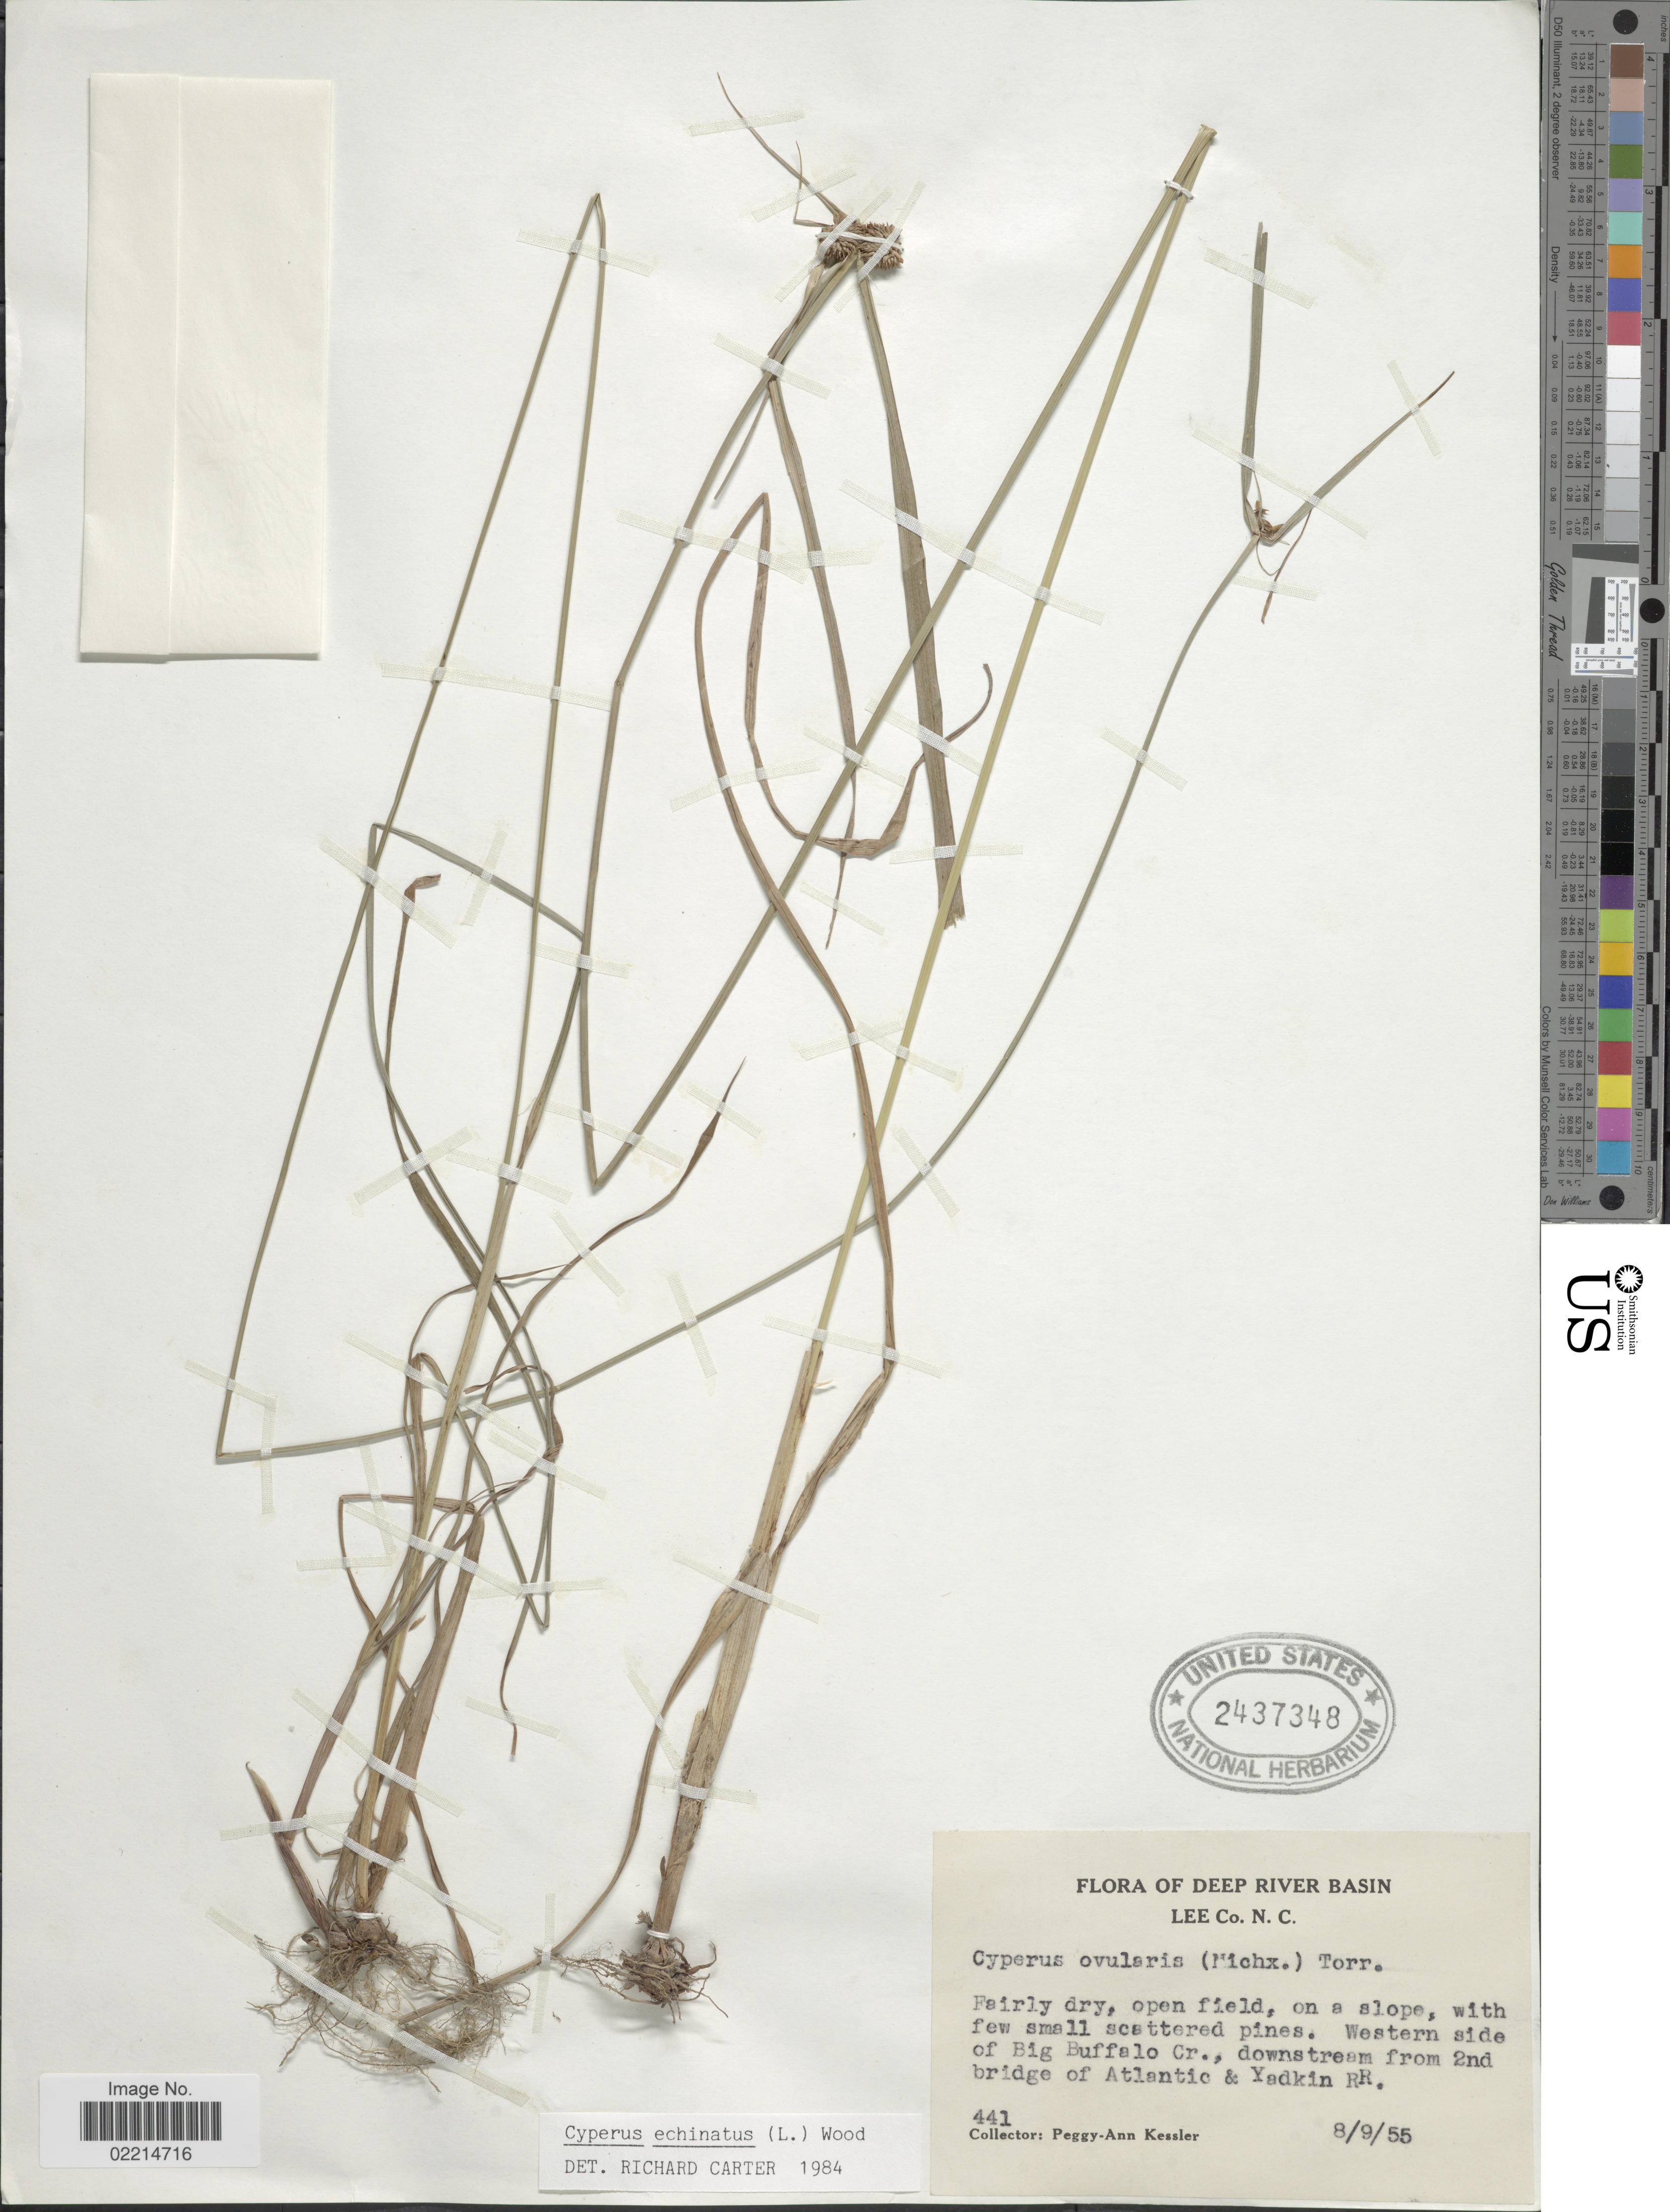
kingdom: Plantae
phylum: Tracheophyta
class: Liliopsida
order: Poales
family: Cyperaceae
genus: Cyperus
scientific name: Cyperus echinatus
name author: (L.) Alph. Wood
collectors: P. Kessler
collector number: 441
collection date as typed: Transcribed d/m/y: 9/8/55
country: United States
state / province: North Carolina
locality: Deep River Basin. Lee Co. Western side of Big Buffalo Cr., downstream from 2nd bridge of Atlantic & Yadkin RR.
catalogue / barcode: US 2437348